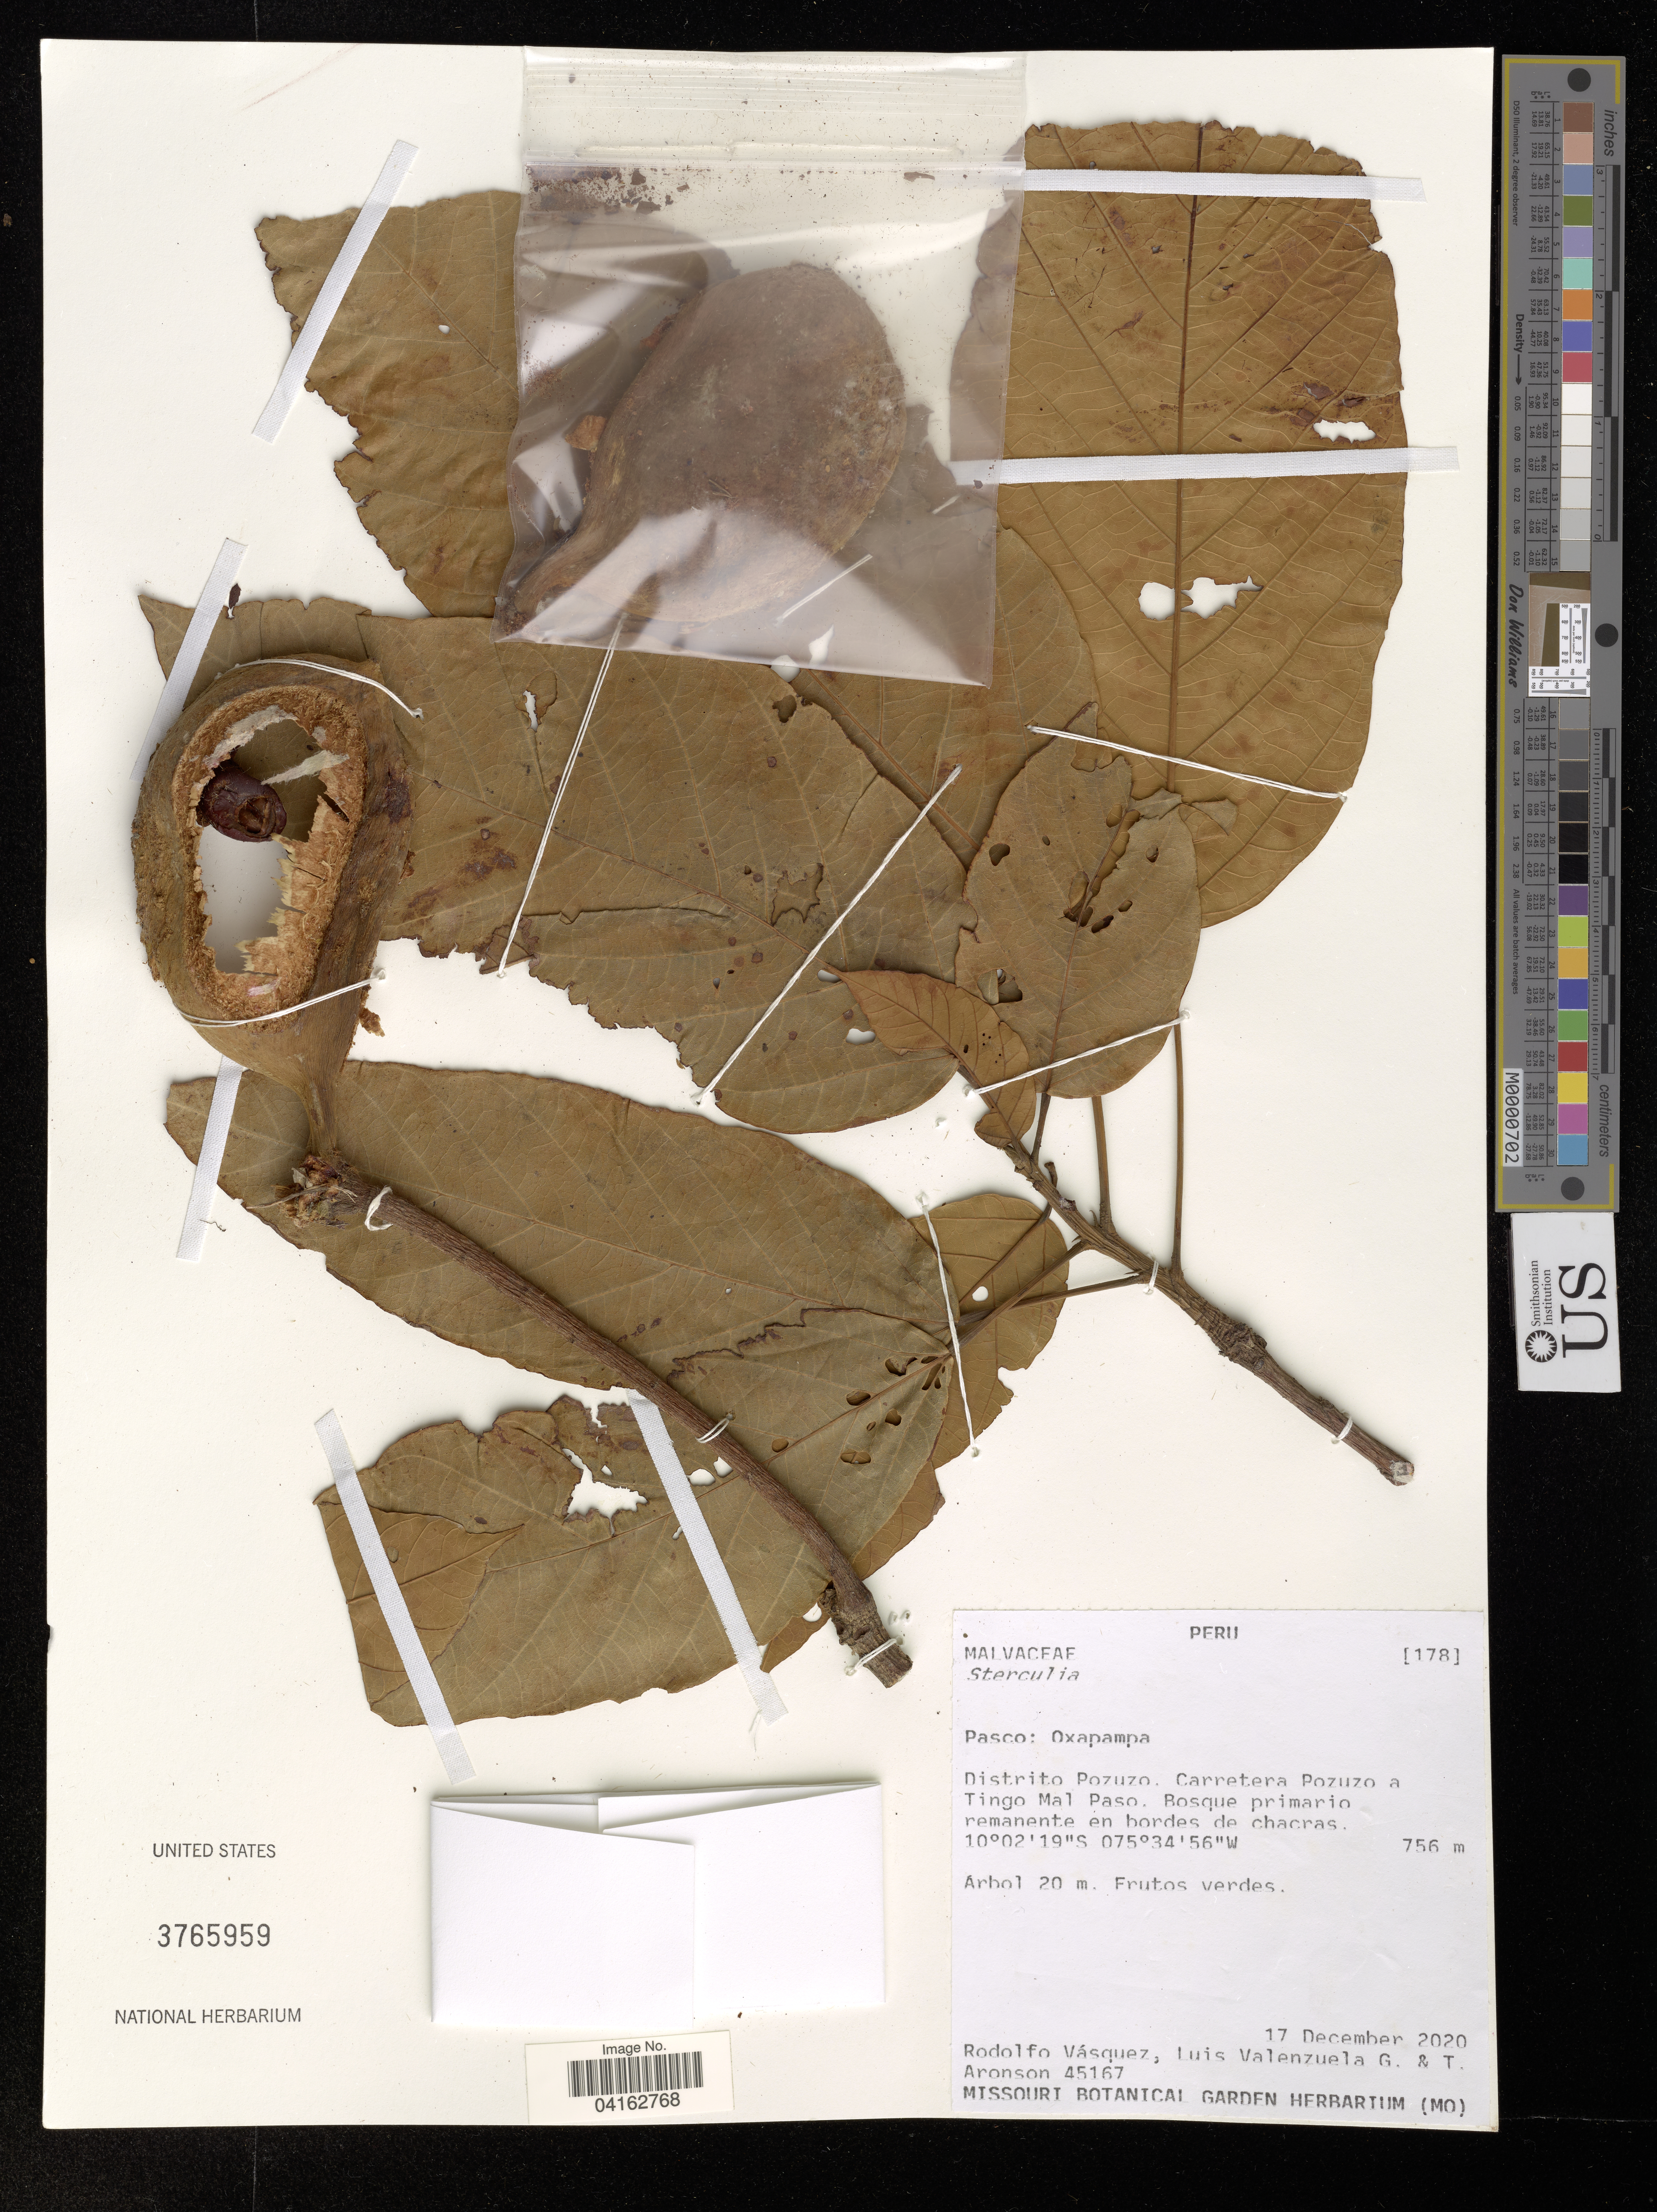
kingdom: Plantae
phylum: Tracheophyta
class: Magnoliopsida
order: Malvales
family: Malvaceae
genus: Sterculia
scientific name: Sterculia sp.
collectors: R. Vásquez, L. Valenzuela & T. Aronson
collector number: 45167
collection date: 2020-12-17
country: Peru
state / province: Pasco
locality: Oxapampa. Distrito Pozuzo. Carretera Pozuzo a Tingo Mal Paso. Bosque primario remanente en bordes de chacras.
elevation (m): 756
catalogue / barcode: US 3765959